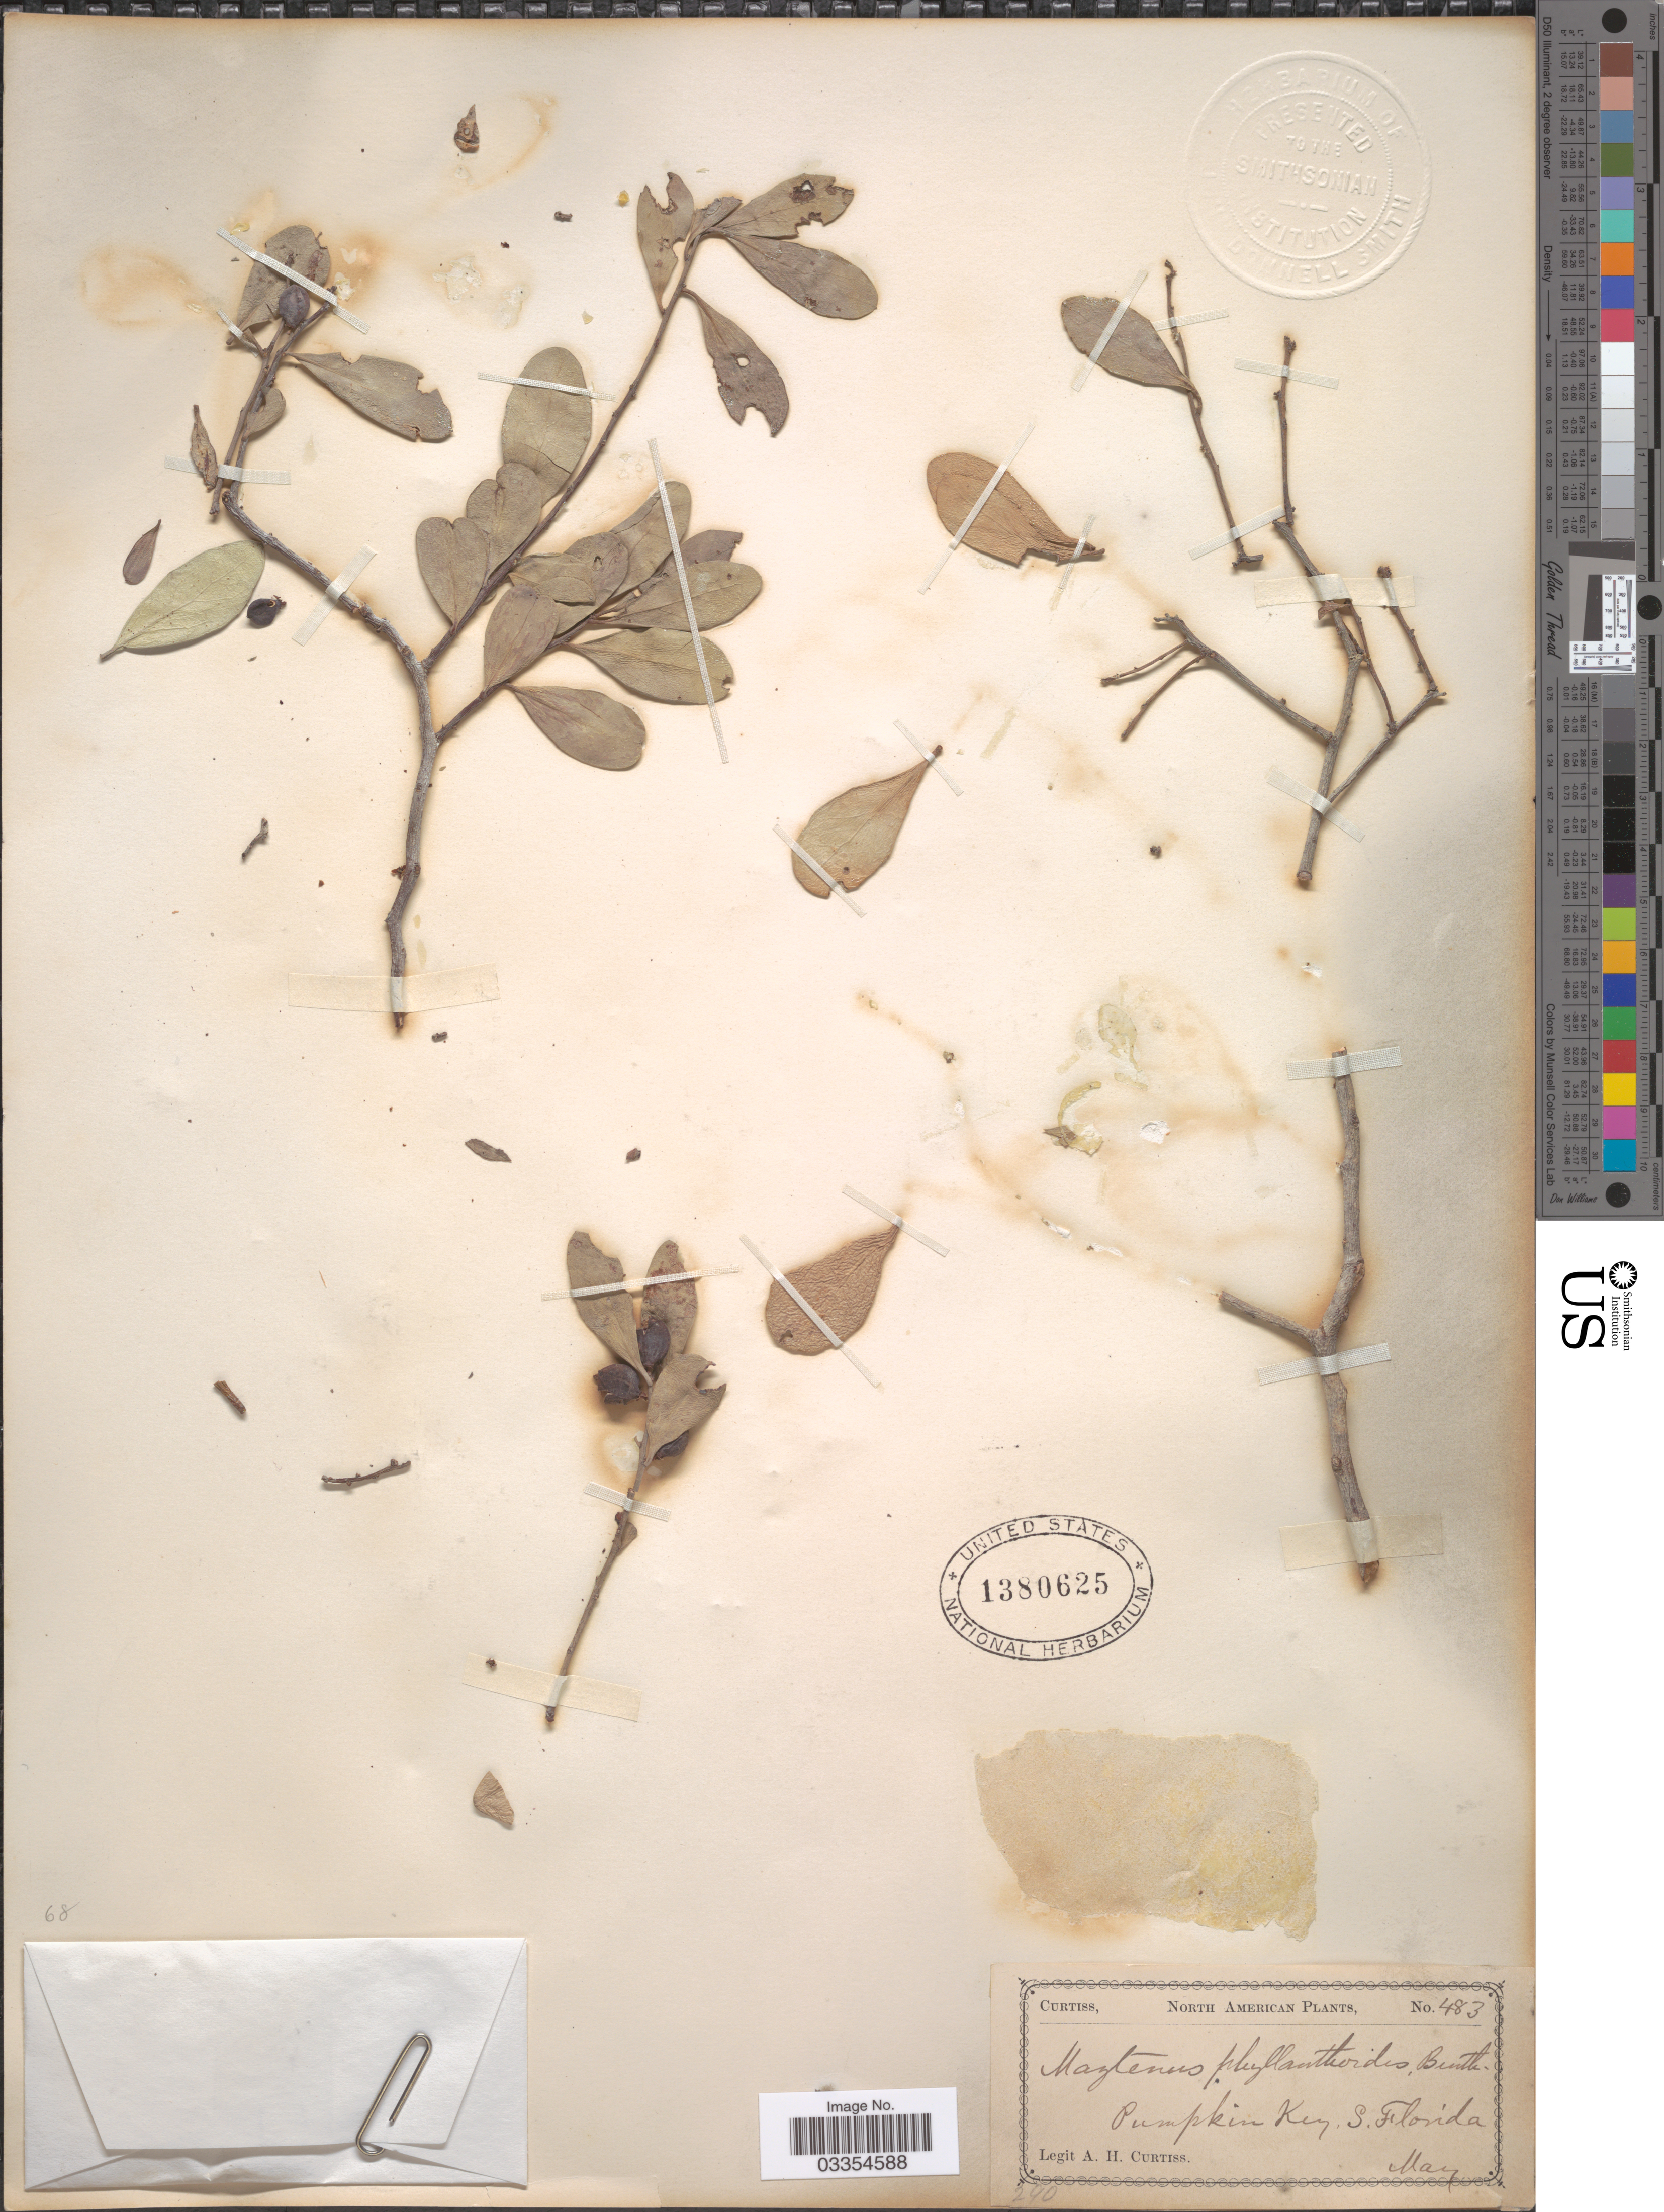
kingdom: Plantae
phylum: Tracheophyta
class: Magnoliopsida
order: Celastrales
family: Celastraceae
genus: Tricerma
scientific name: Tricerma phyllanthoides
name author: (Benth.) Lundell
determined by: Strong, Mark T., (BOT), Smithsonian Institution - National Museum of Natural History (UNITED STATES)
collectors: A. H. Curtiss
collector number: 483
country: United States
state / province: Florida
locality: Pumpkin Key, S. Florida.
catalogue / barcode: US 1380625